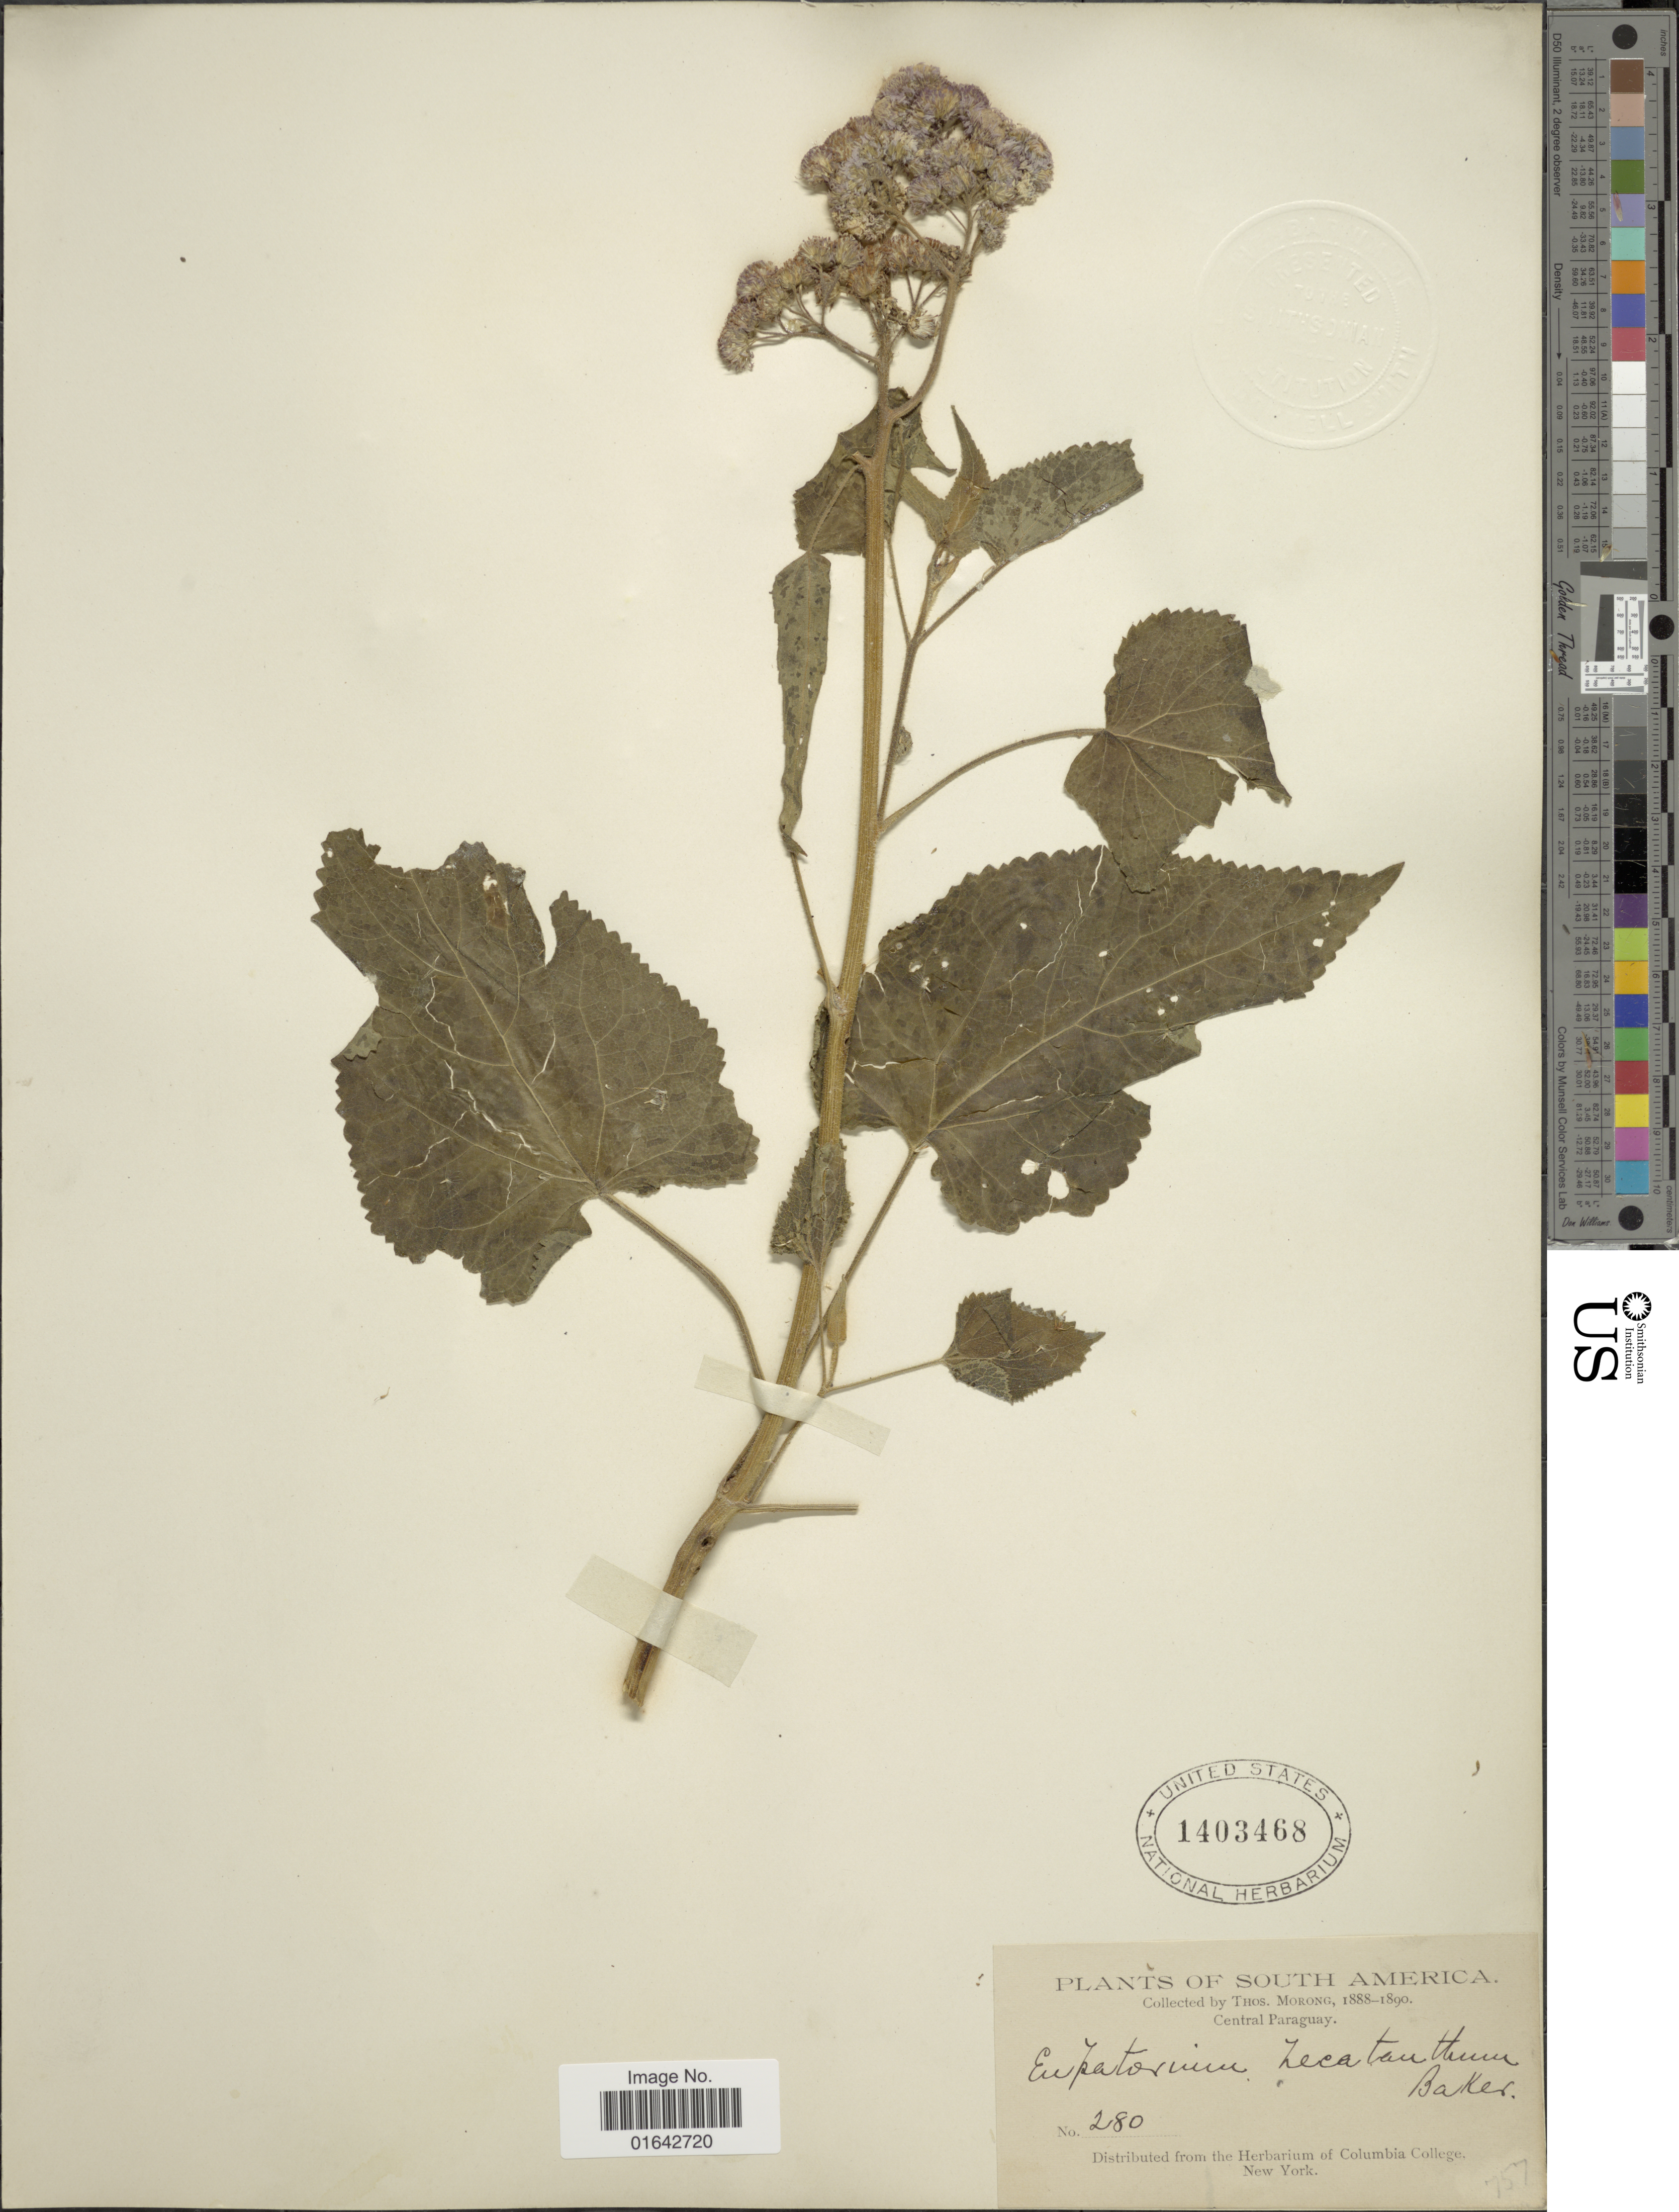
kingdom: Plantae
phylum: Tracheophyta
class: Magnoliopsida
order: Asterales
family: Asteraceae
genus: Urolepis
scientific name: Urolepis hecatantha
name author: (DC.) R.M. King & H. Rob.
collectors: ex herb. T. Morong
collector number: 280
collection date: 1888/1890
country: Paraguay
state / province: Central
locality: Central Paraguay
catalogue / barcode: US 1403468